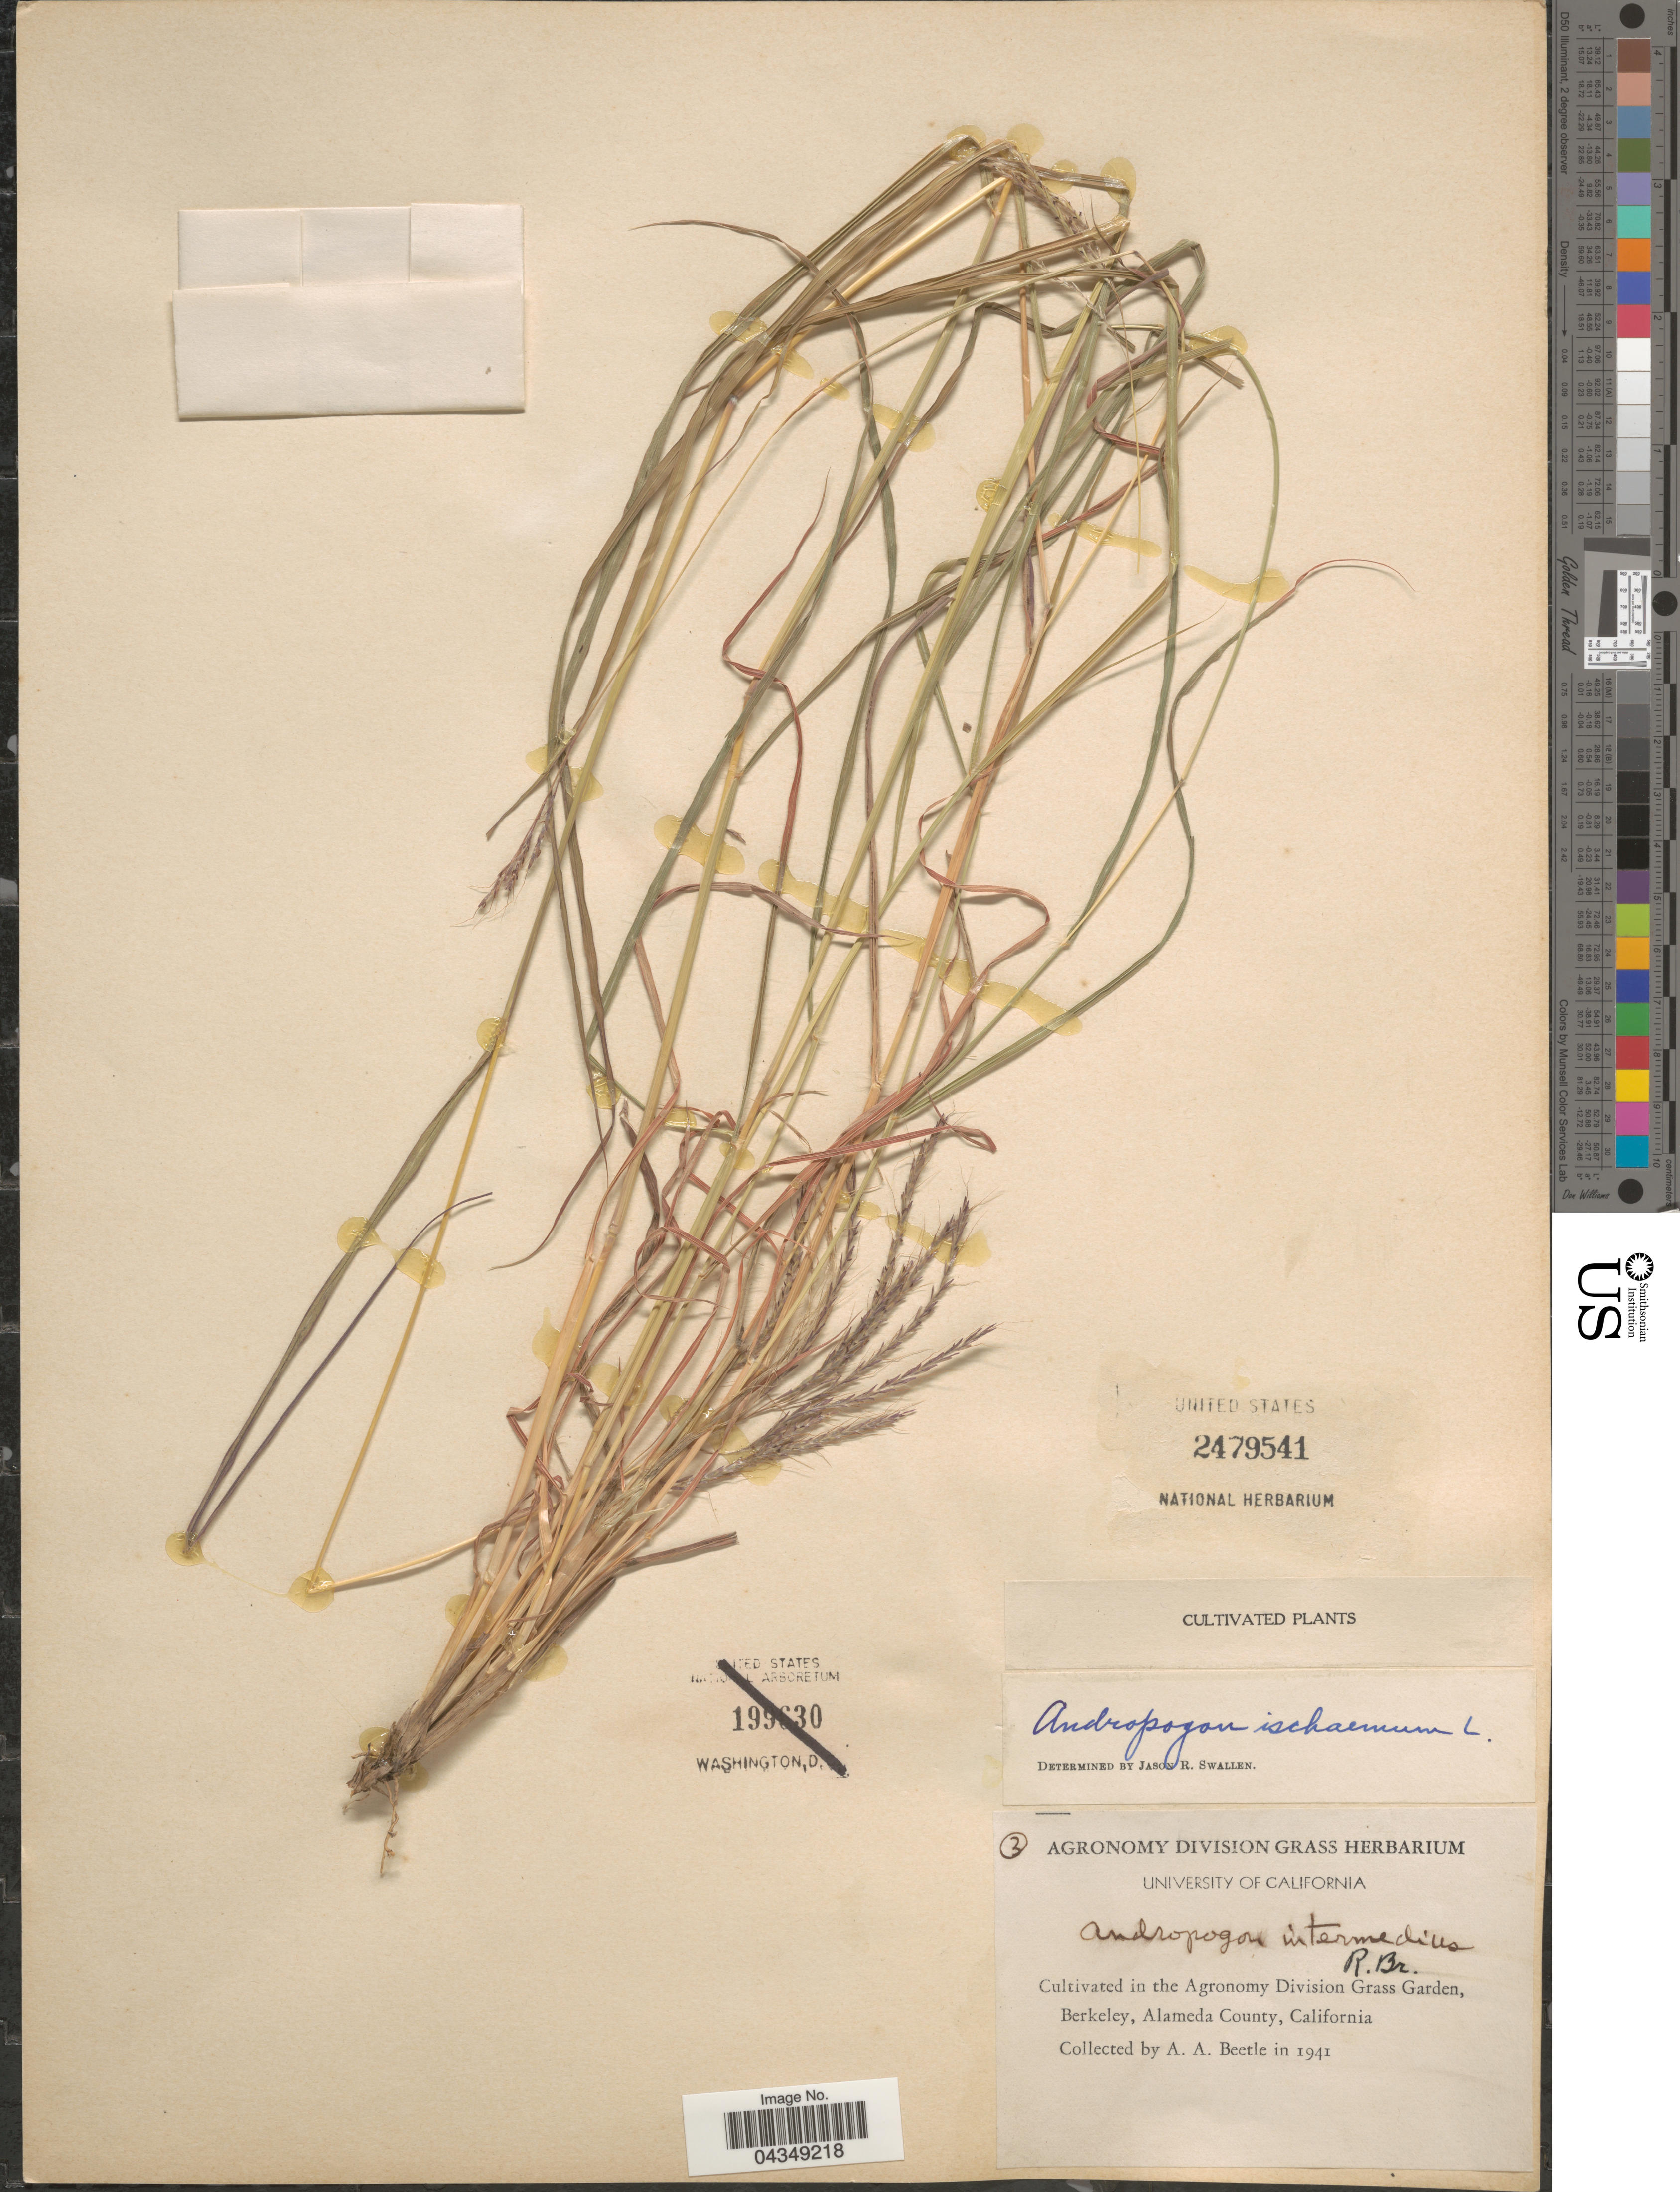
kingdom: Plantae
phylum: Tracheophyta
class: Liliopsida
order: Poales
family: Poaceae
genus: Bothriochloa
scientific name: Bothriochloa bladhii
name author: (Retz.) S.T. Blake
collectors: A. A. Beetle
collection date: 1941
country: United States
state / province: California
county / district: Alameda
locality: Cultivated in the Agronomy Division Grass Garden, Berkeley, Alameda County.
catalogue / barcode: US 2479541